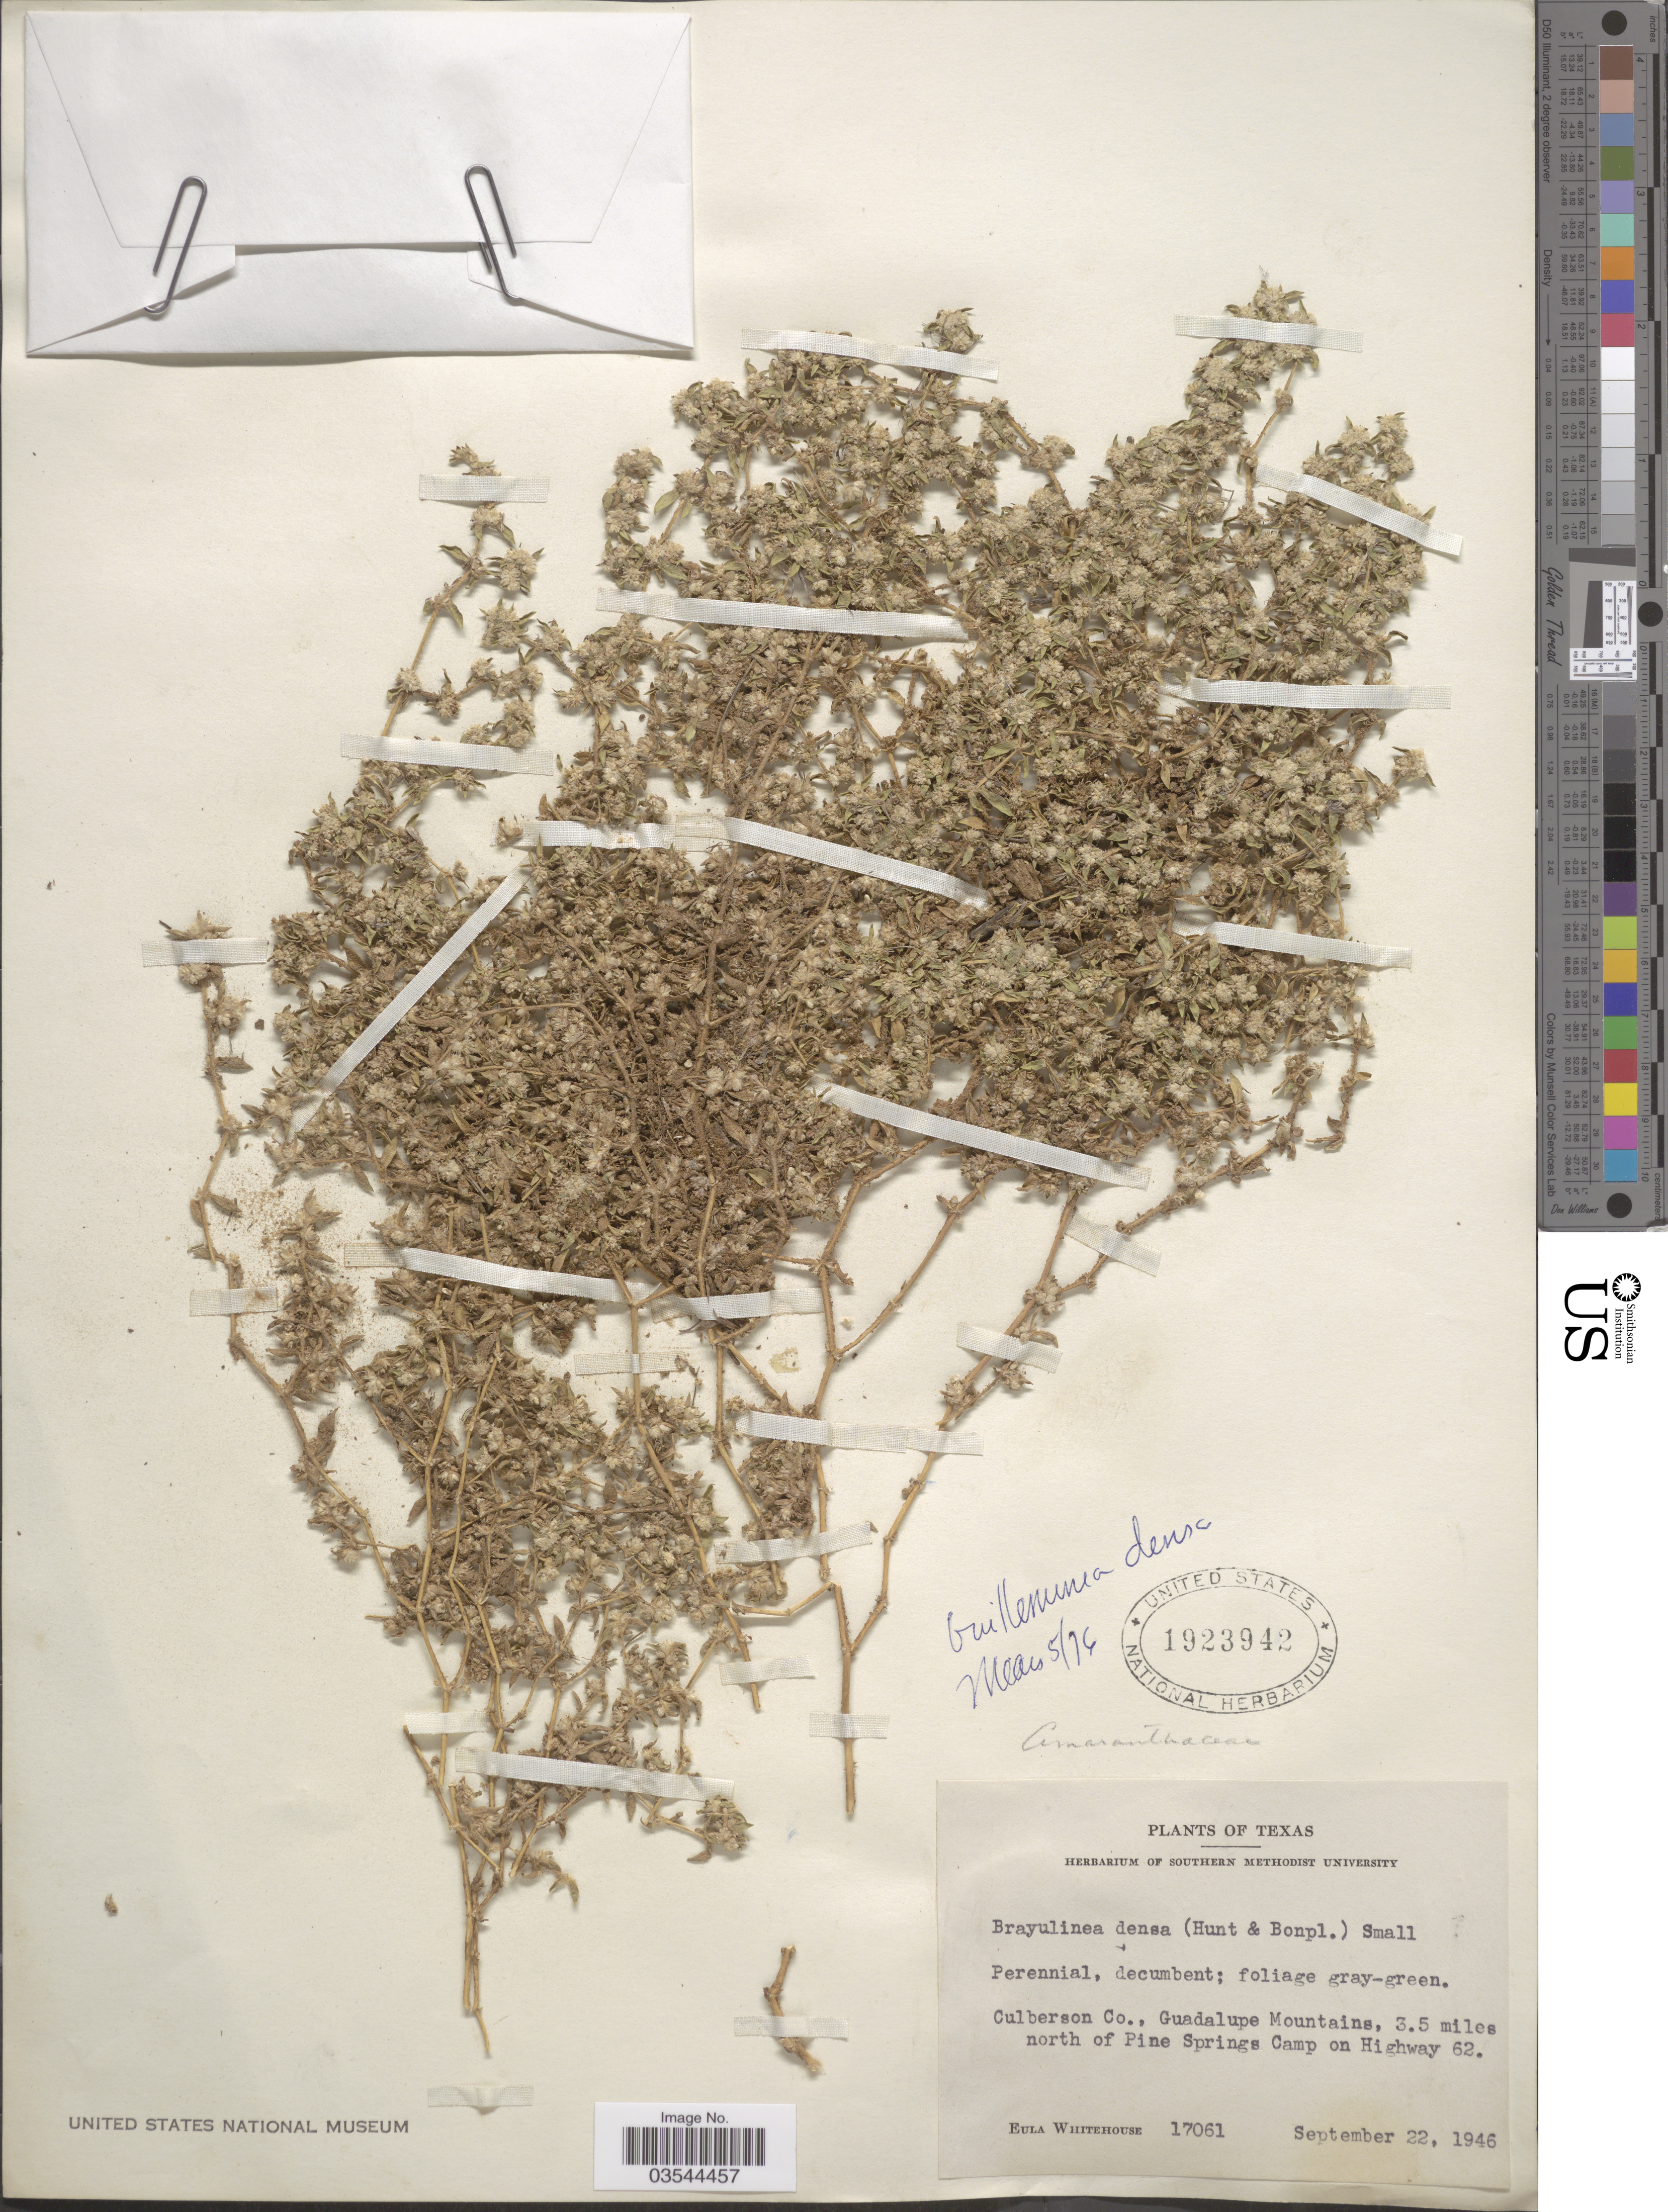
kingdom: Plantae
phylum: Tracheophyta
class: Magnoliopsida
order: Caryophyllales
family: Amaranthaceae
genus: Guilleminea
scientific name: Guilleminea densa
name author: (Humb. & Bonpl. ex Schult.) Moq.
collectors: E. Whitehouse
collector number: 17061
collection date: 1946-09-22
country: United States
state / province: Texas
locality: Culberson Co., Guadalupe Mountains, 3.5 miles north of Pine Springs Camp on Highway 62.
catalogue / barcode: US 1923942